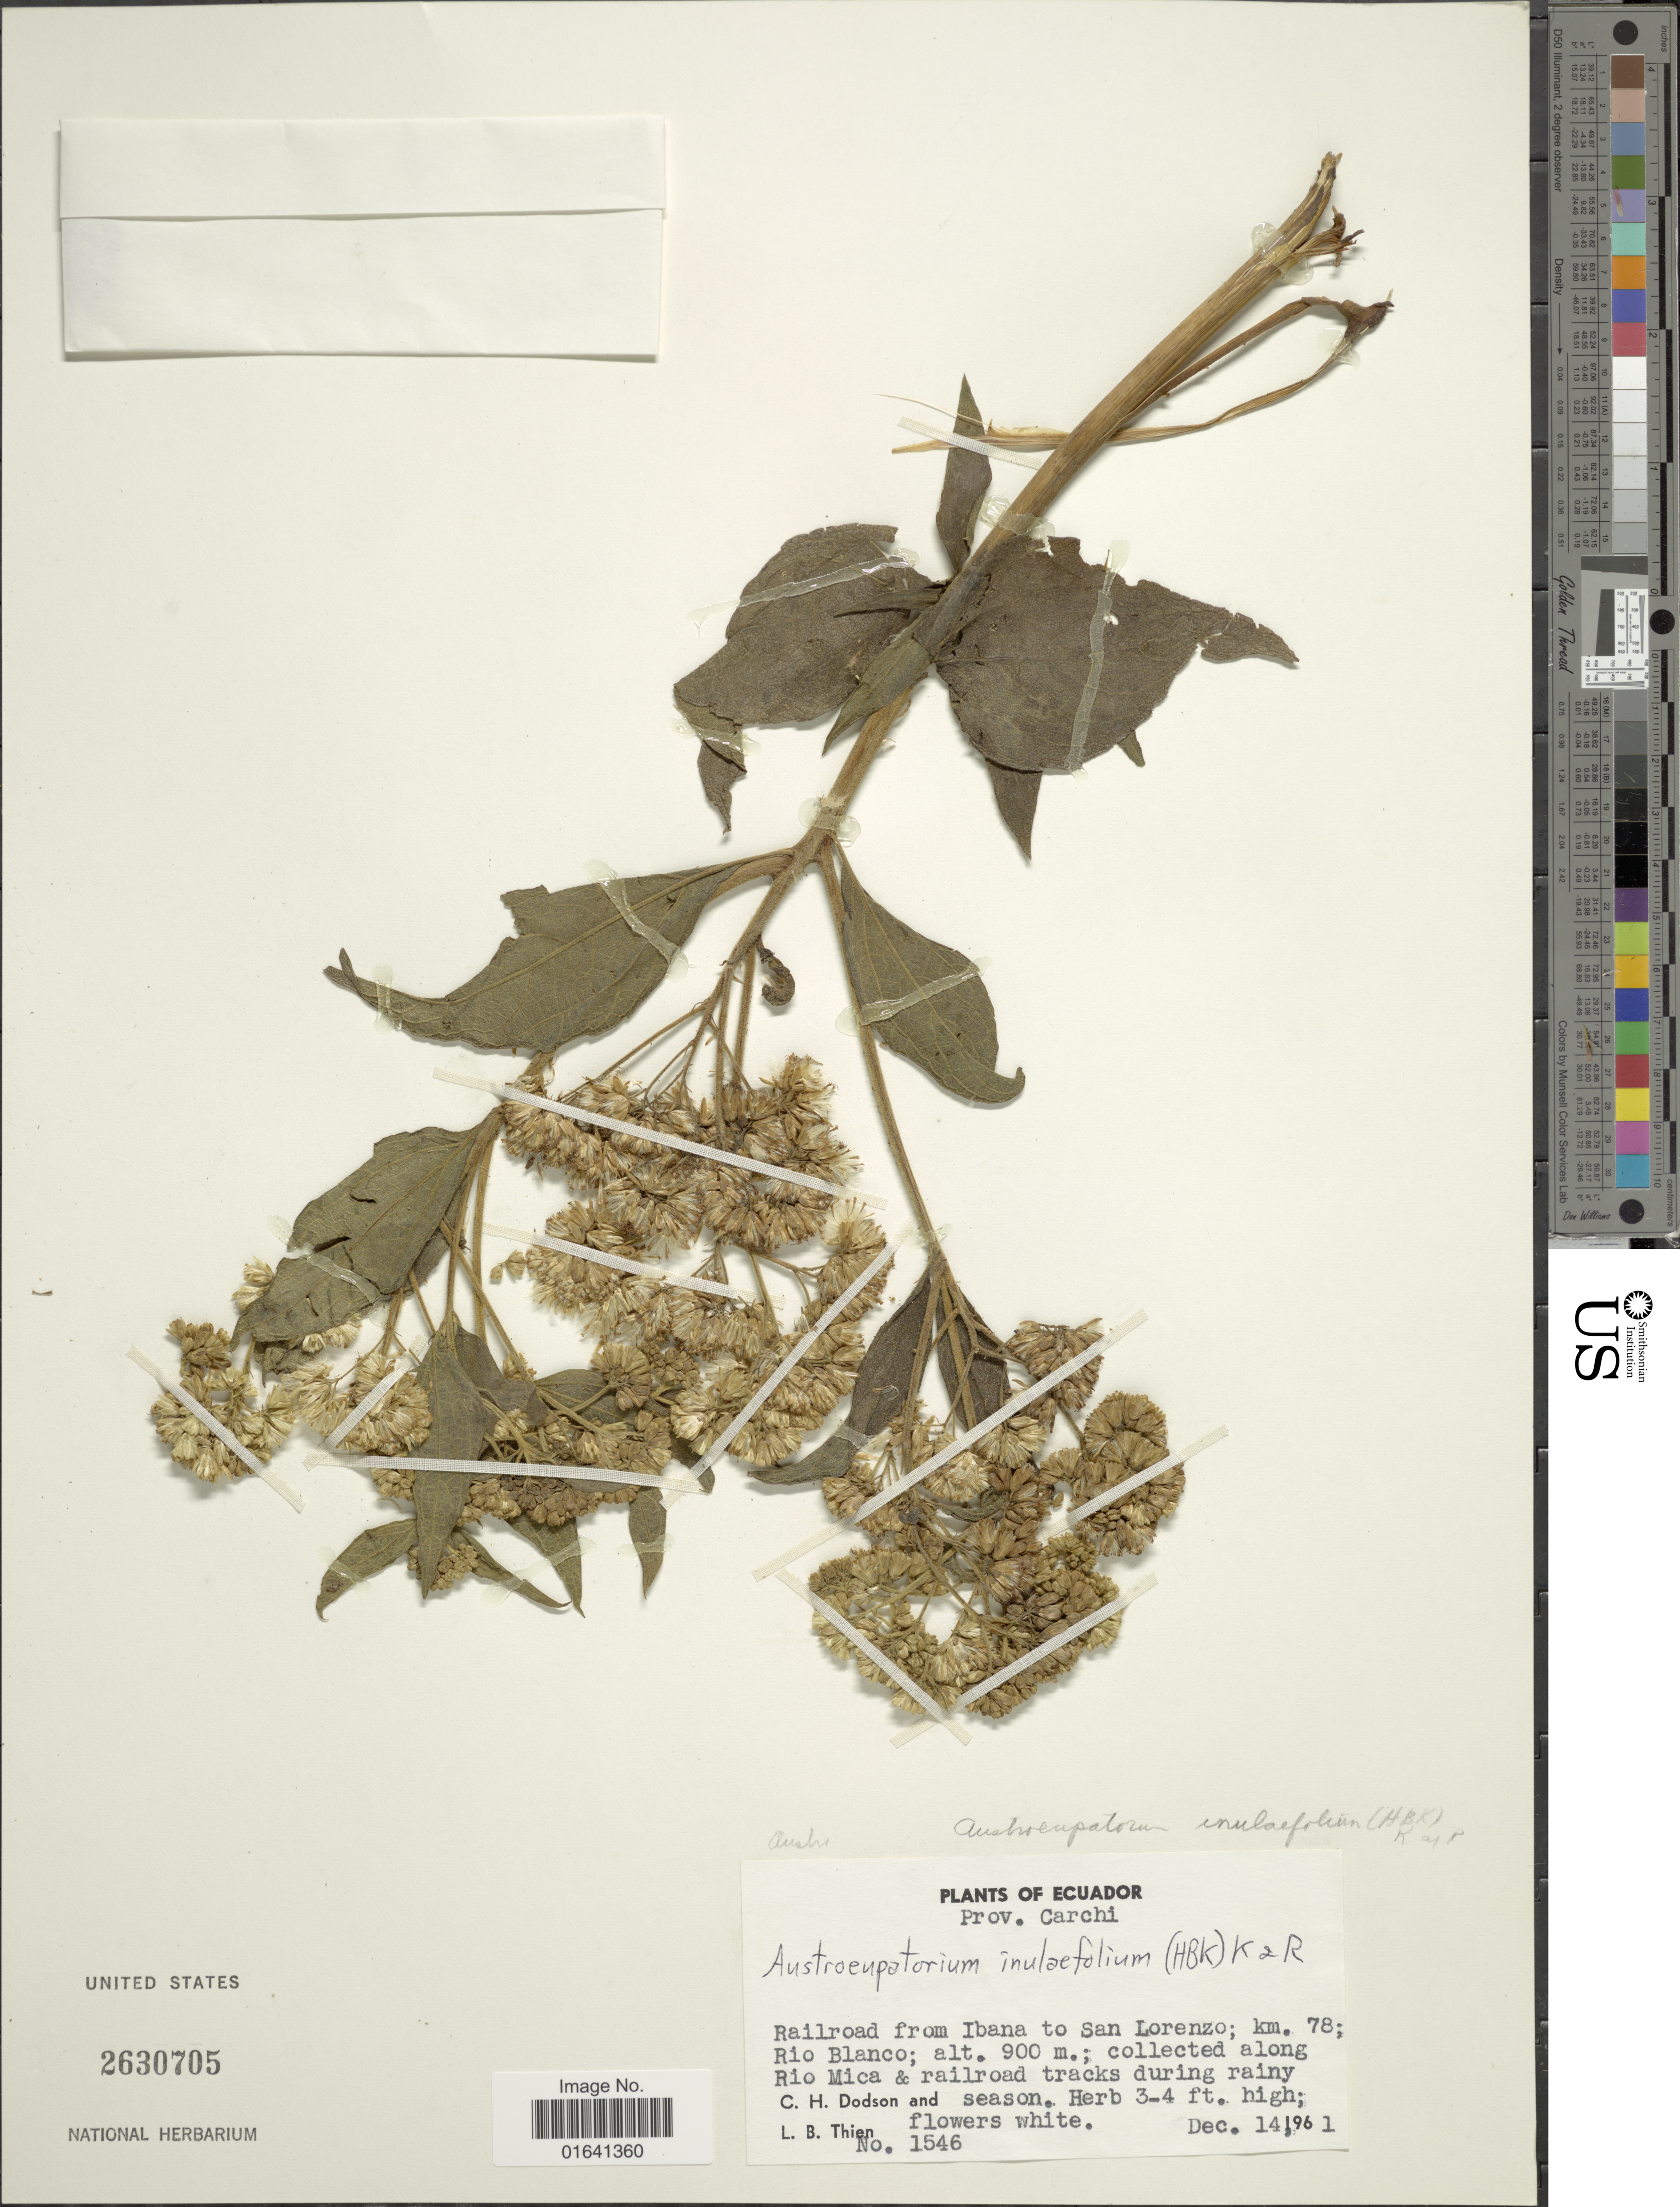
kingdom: Plantae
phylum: Tracheophyta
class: Magnoliopsida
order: Asterales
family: Asteraceae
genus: Austroeupatorium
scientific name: Austroeupatorium inulaefolium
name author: (Kunth) R.M. King & H. Rob.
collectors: C. H. Dodson & L. Thien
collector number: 1546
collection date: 1961-12-14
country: Ecuador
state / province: Carchi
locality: Railroad from Ibana to San Lorenzo; km 78; Rio Blanco; collected along Rio Mica & railroad tracks during rainy season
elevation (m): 900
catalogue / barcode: US 2630705